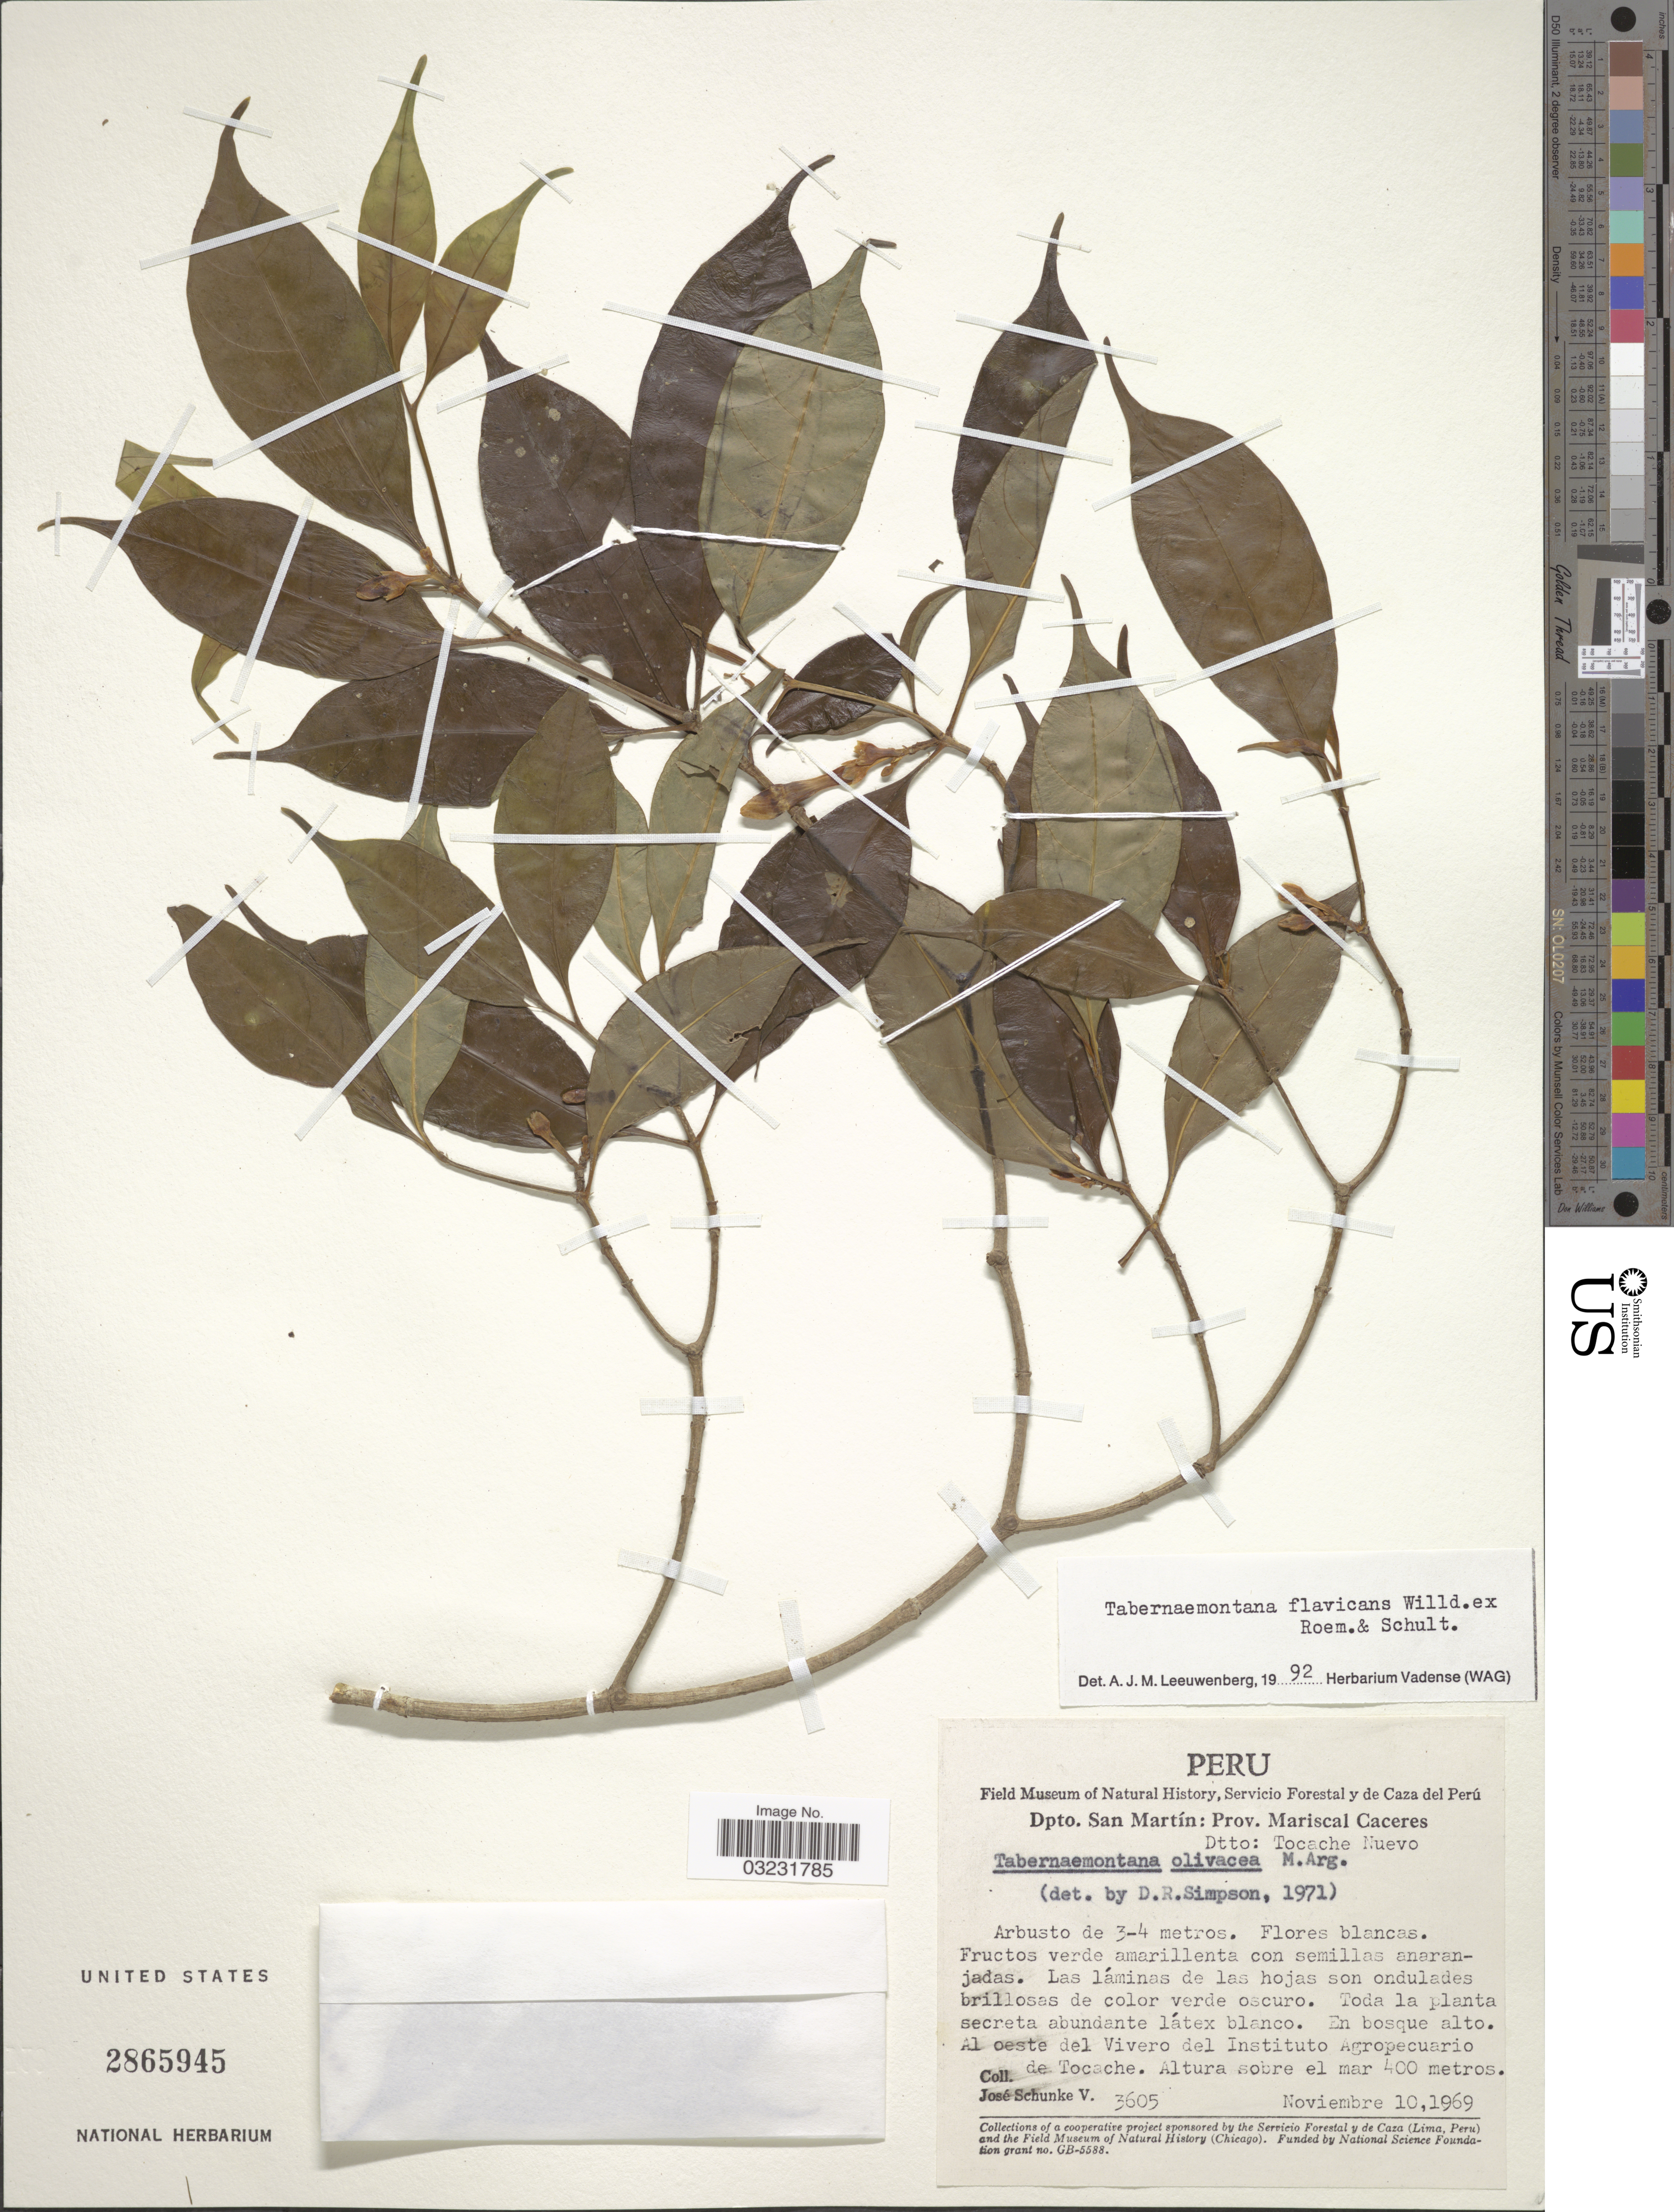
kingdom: Plantae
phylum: Tracheophyta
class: Magnoliopsida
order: Gentianales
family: Apocynaceae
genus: Tabernaemontana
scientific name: Tabernaemontana flavicans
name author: Willd. ex Roem. & Schult.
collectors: J. Schunke Vigo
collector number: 3605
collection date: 1969-11-10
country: Peru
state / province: San Martín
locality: Dpto. San Martín: Prov. Mariscal Caceres. Dtto: Tocache Nuevo. Al oeste del Vivero del Instituto Agropecuario de Tocache.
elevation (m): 400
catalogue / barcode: US 2865945